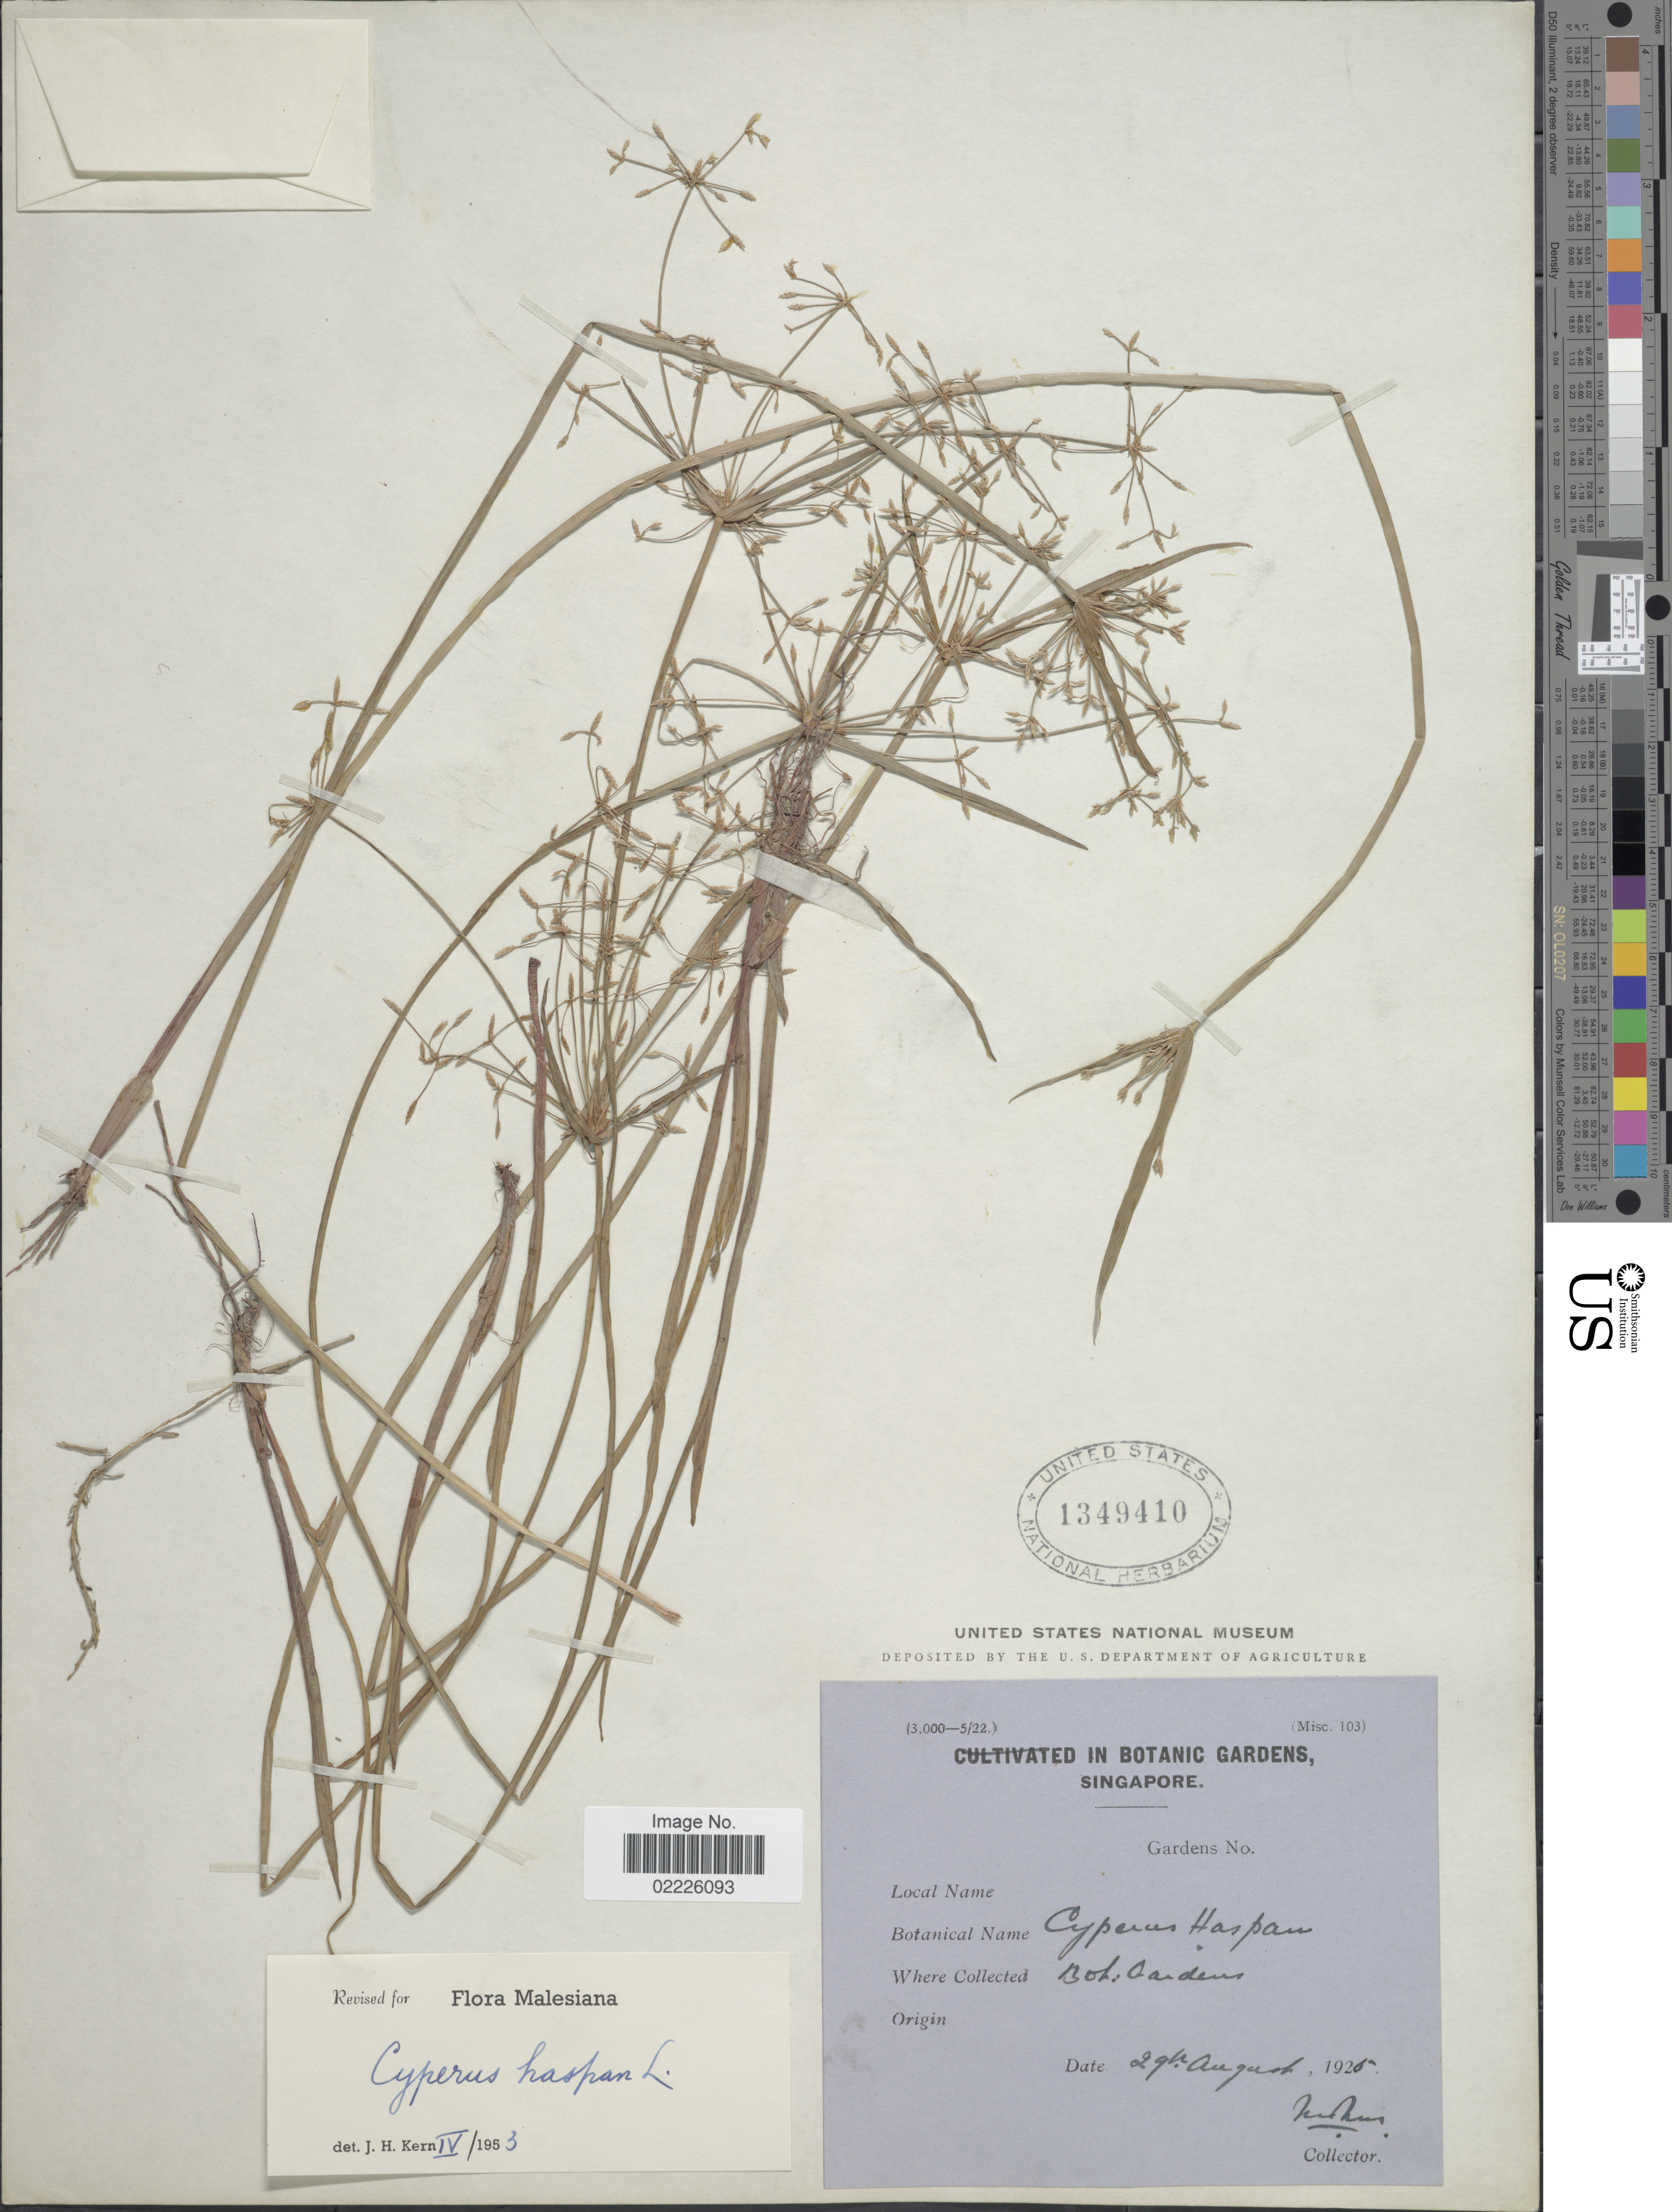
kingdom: Plantae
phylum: Tracheophyta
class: Liliopsida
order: Poales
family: Cyperaceae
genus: Cyperus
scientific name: Cyperus haspan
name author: L.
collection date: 1925-08-29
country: Singapore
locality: Bot. Gardens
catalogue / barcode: US 1349410